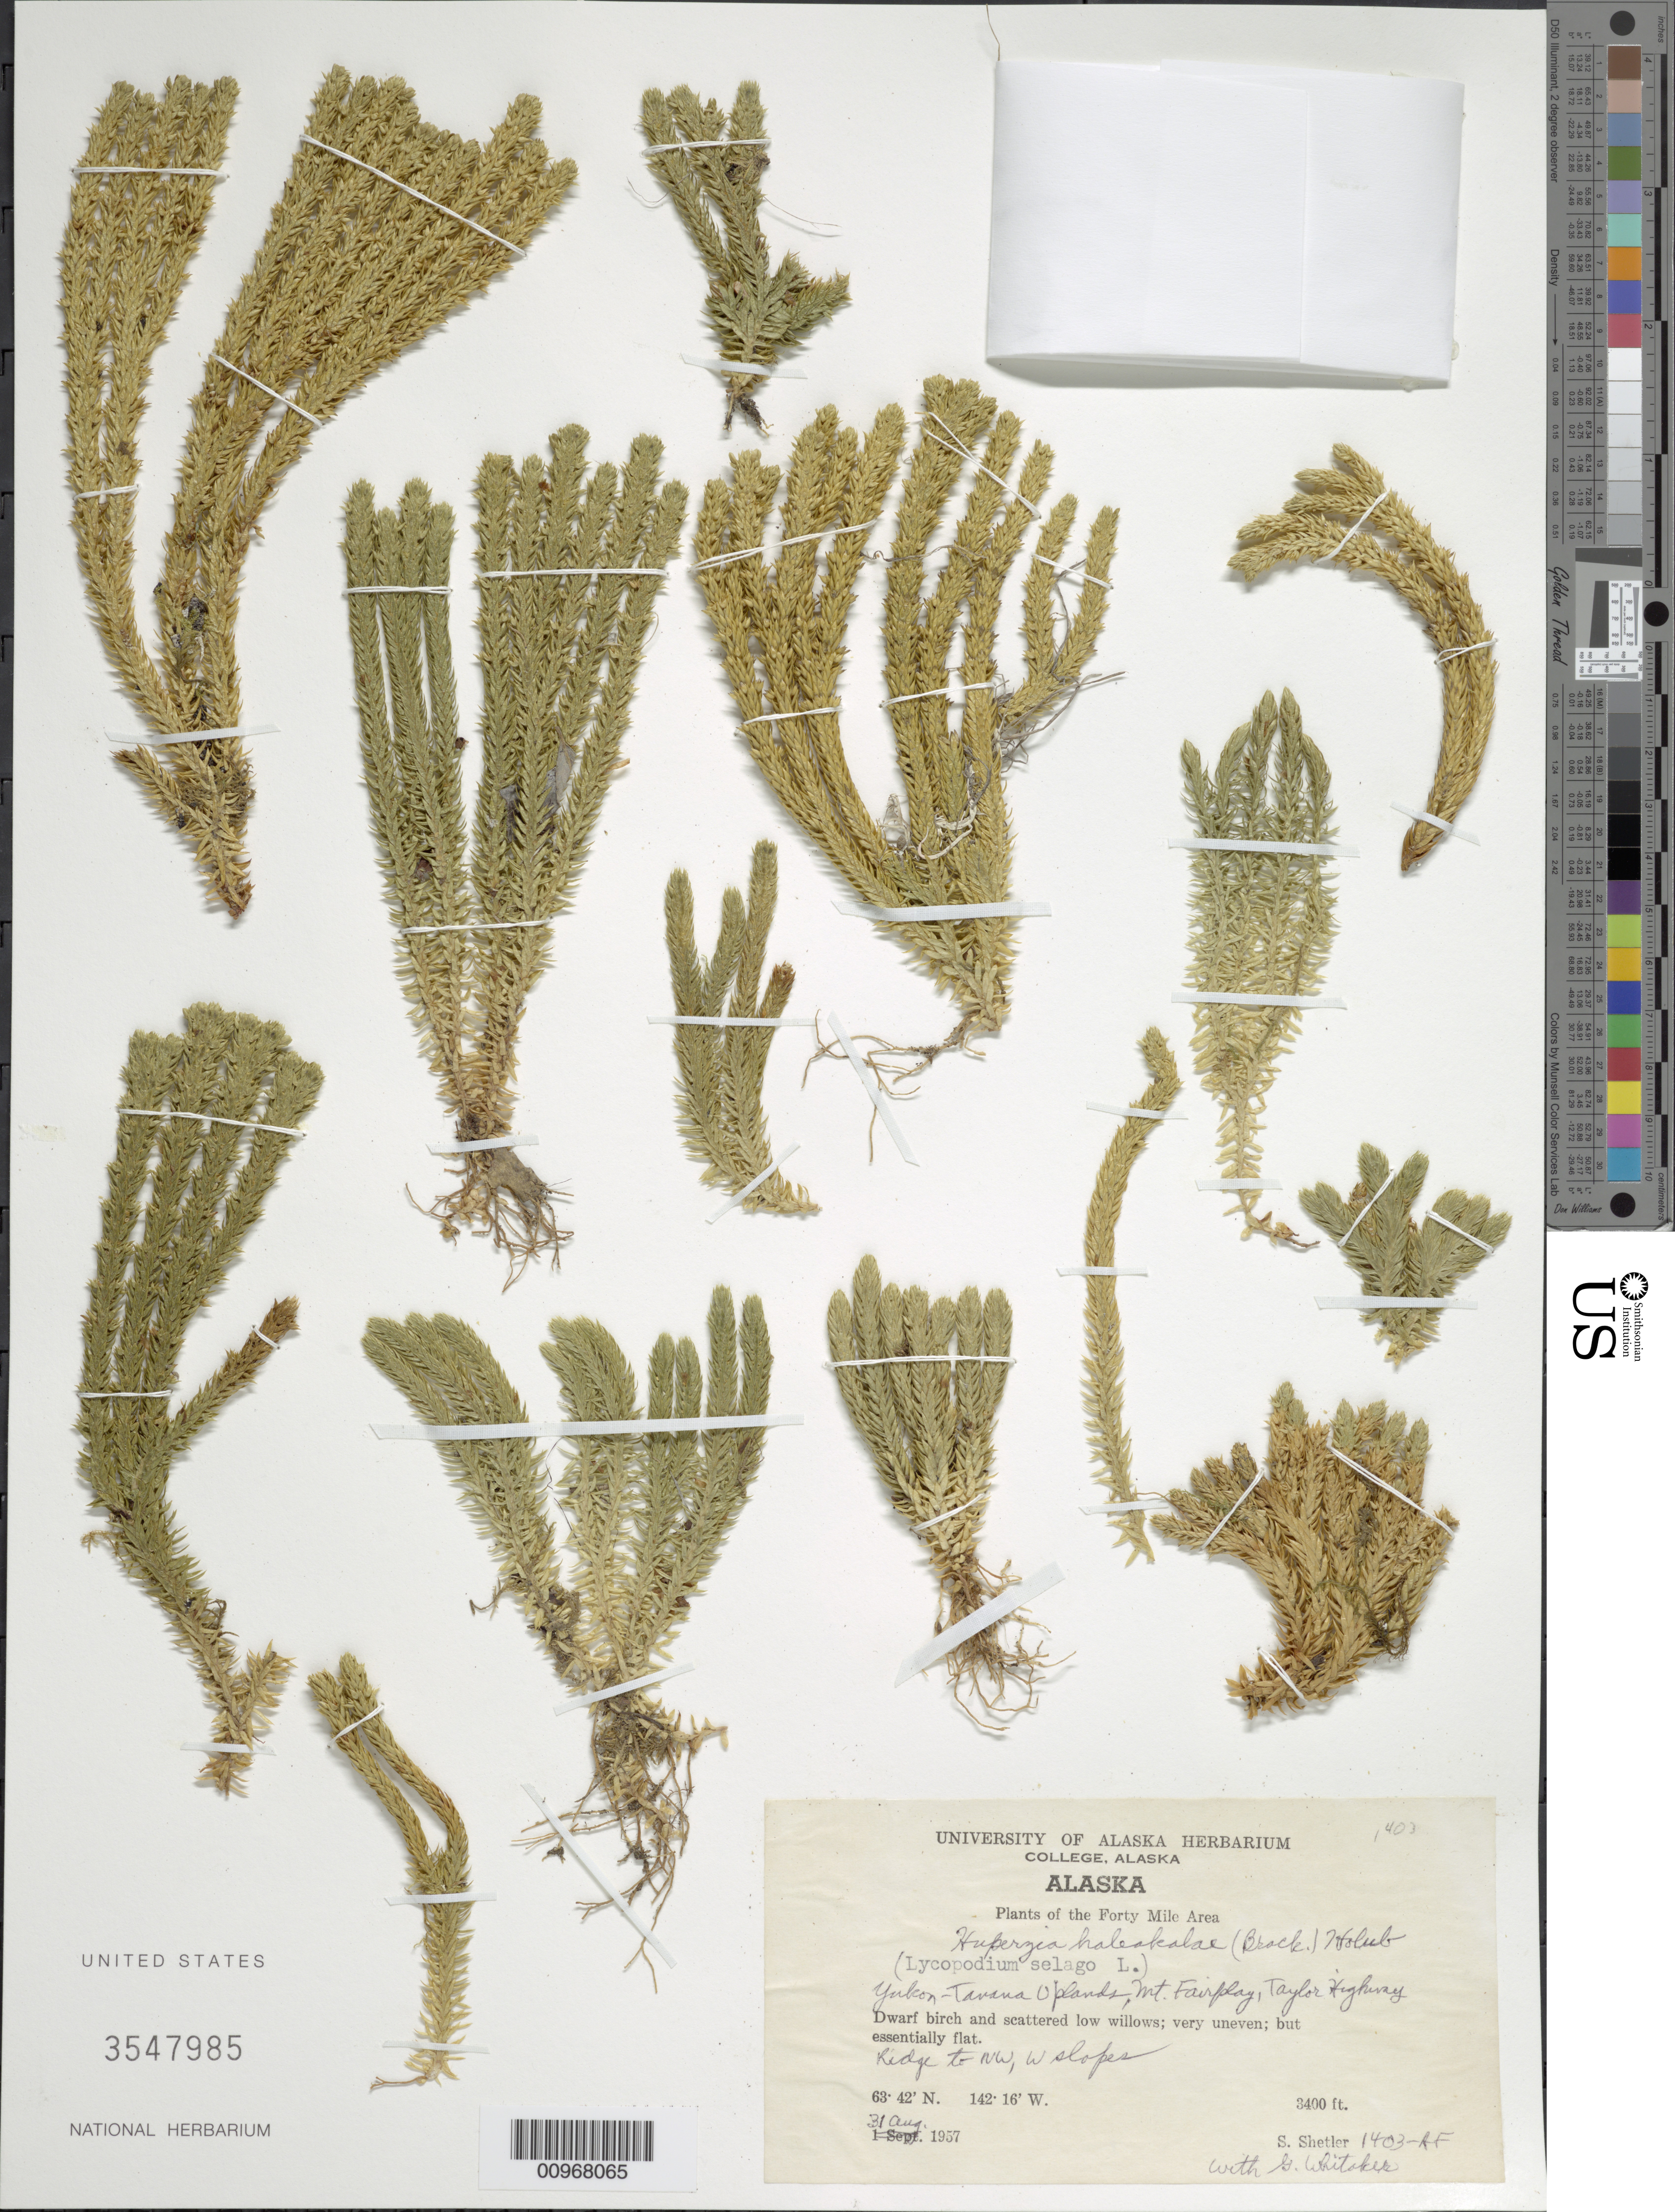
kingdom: Plantae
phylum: Tracheophyta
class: Lycopodiopsida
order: Lycopodiales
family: Lycopodiaceae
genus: Huperzia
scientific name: Huperzia haleakalae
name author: (Brack.) Holub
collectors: S. Shetler & G. Whitaker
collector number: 1403-AF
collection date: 1957-08-31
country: United States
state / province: Alaska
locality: Yukon-Tanana Uplands, Mt. Fairplay, Taylor Highway. Ridge to NW, W slope. Forty Mile Area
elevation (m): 1036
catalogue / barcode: US 3547985